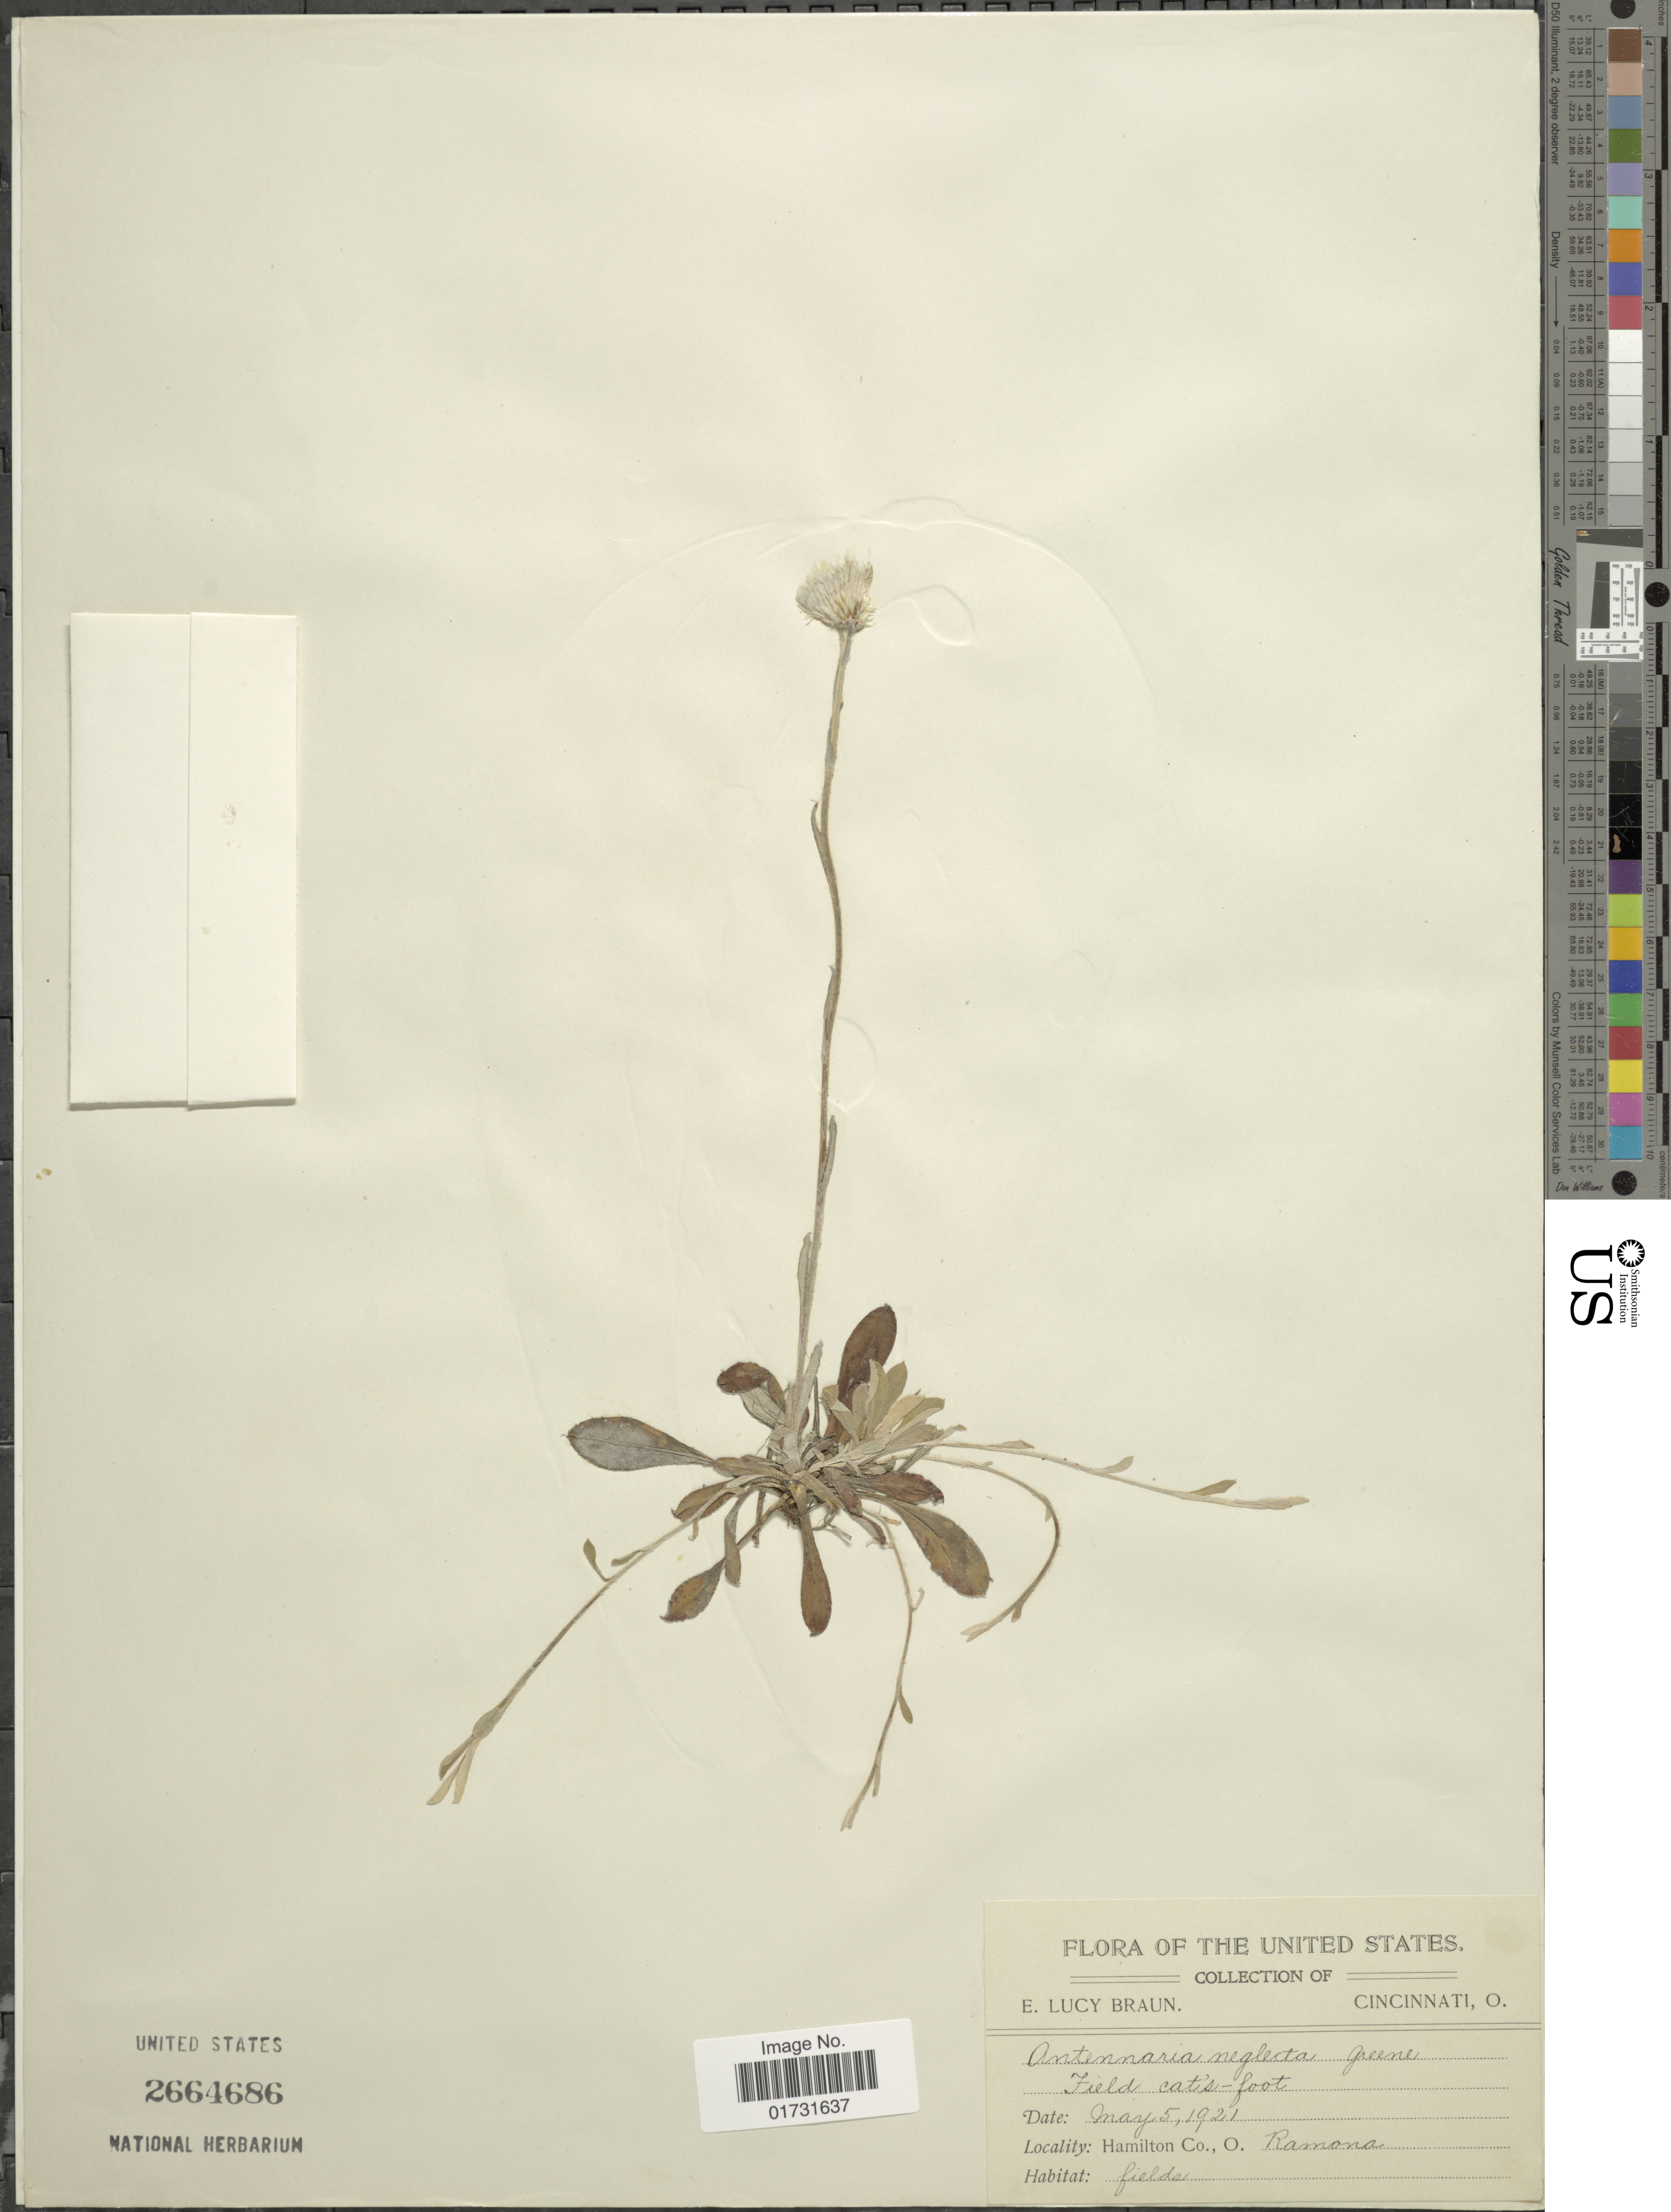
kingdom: Plantae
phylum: Tracheophyta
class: Magnoliopsida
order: Asterales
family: Asteraceae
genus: Antennaria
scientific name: Antennaria neglecta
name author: Greene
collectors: E. L. Braun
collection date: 1921-05-05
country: United States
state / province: Ohio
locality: Hamilton Co. Ramona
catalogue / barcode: US 2664686